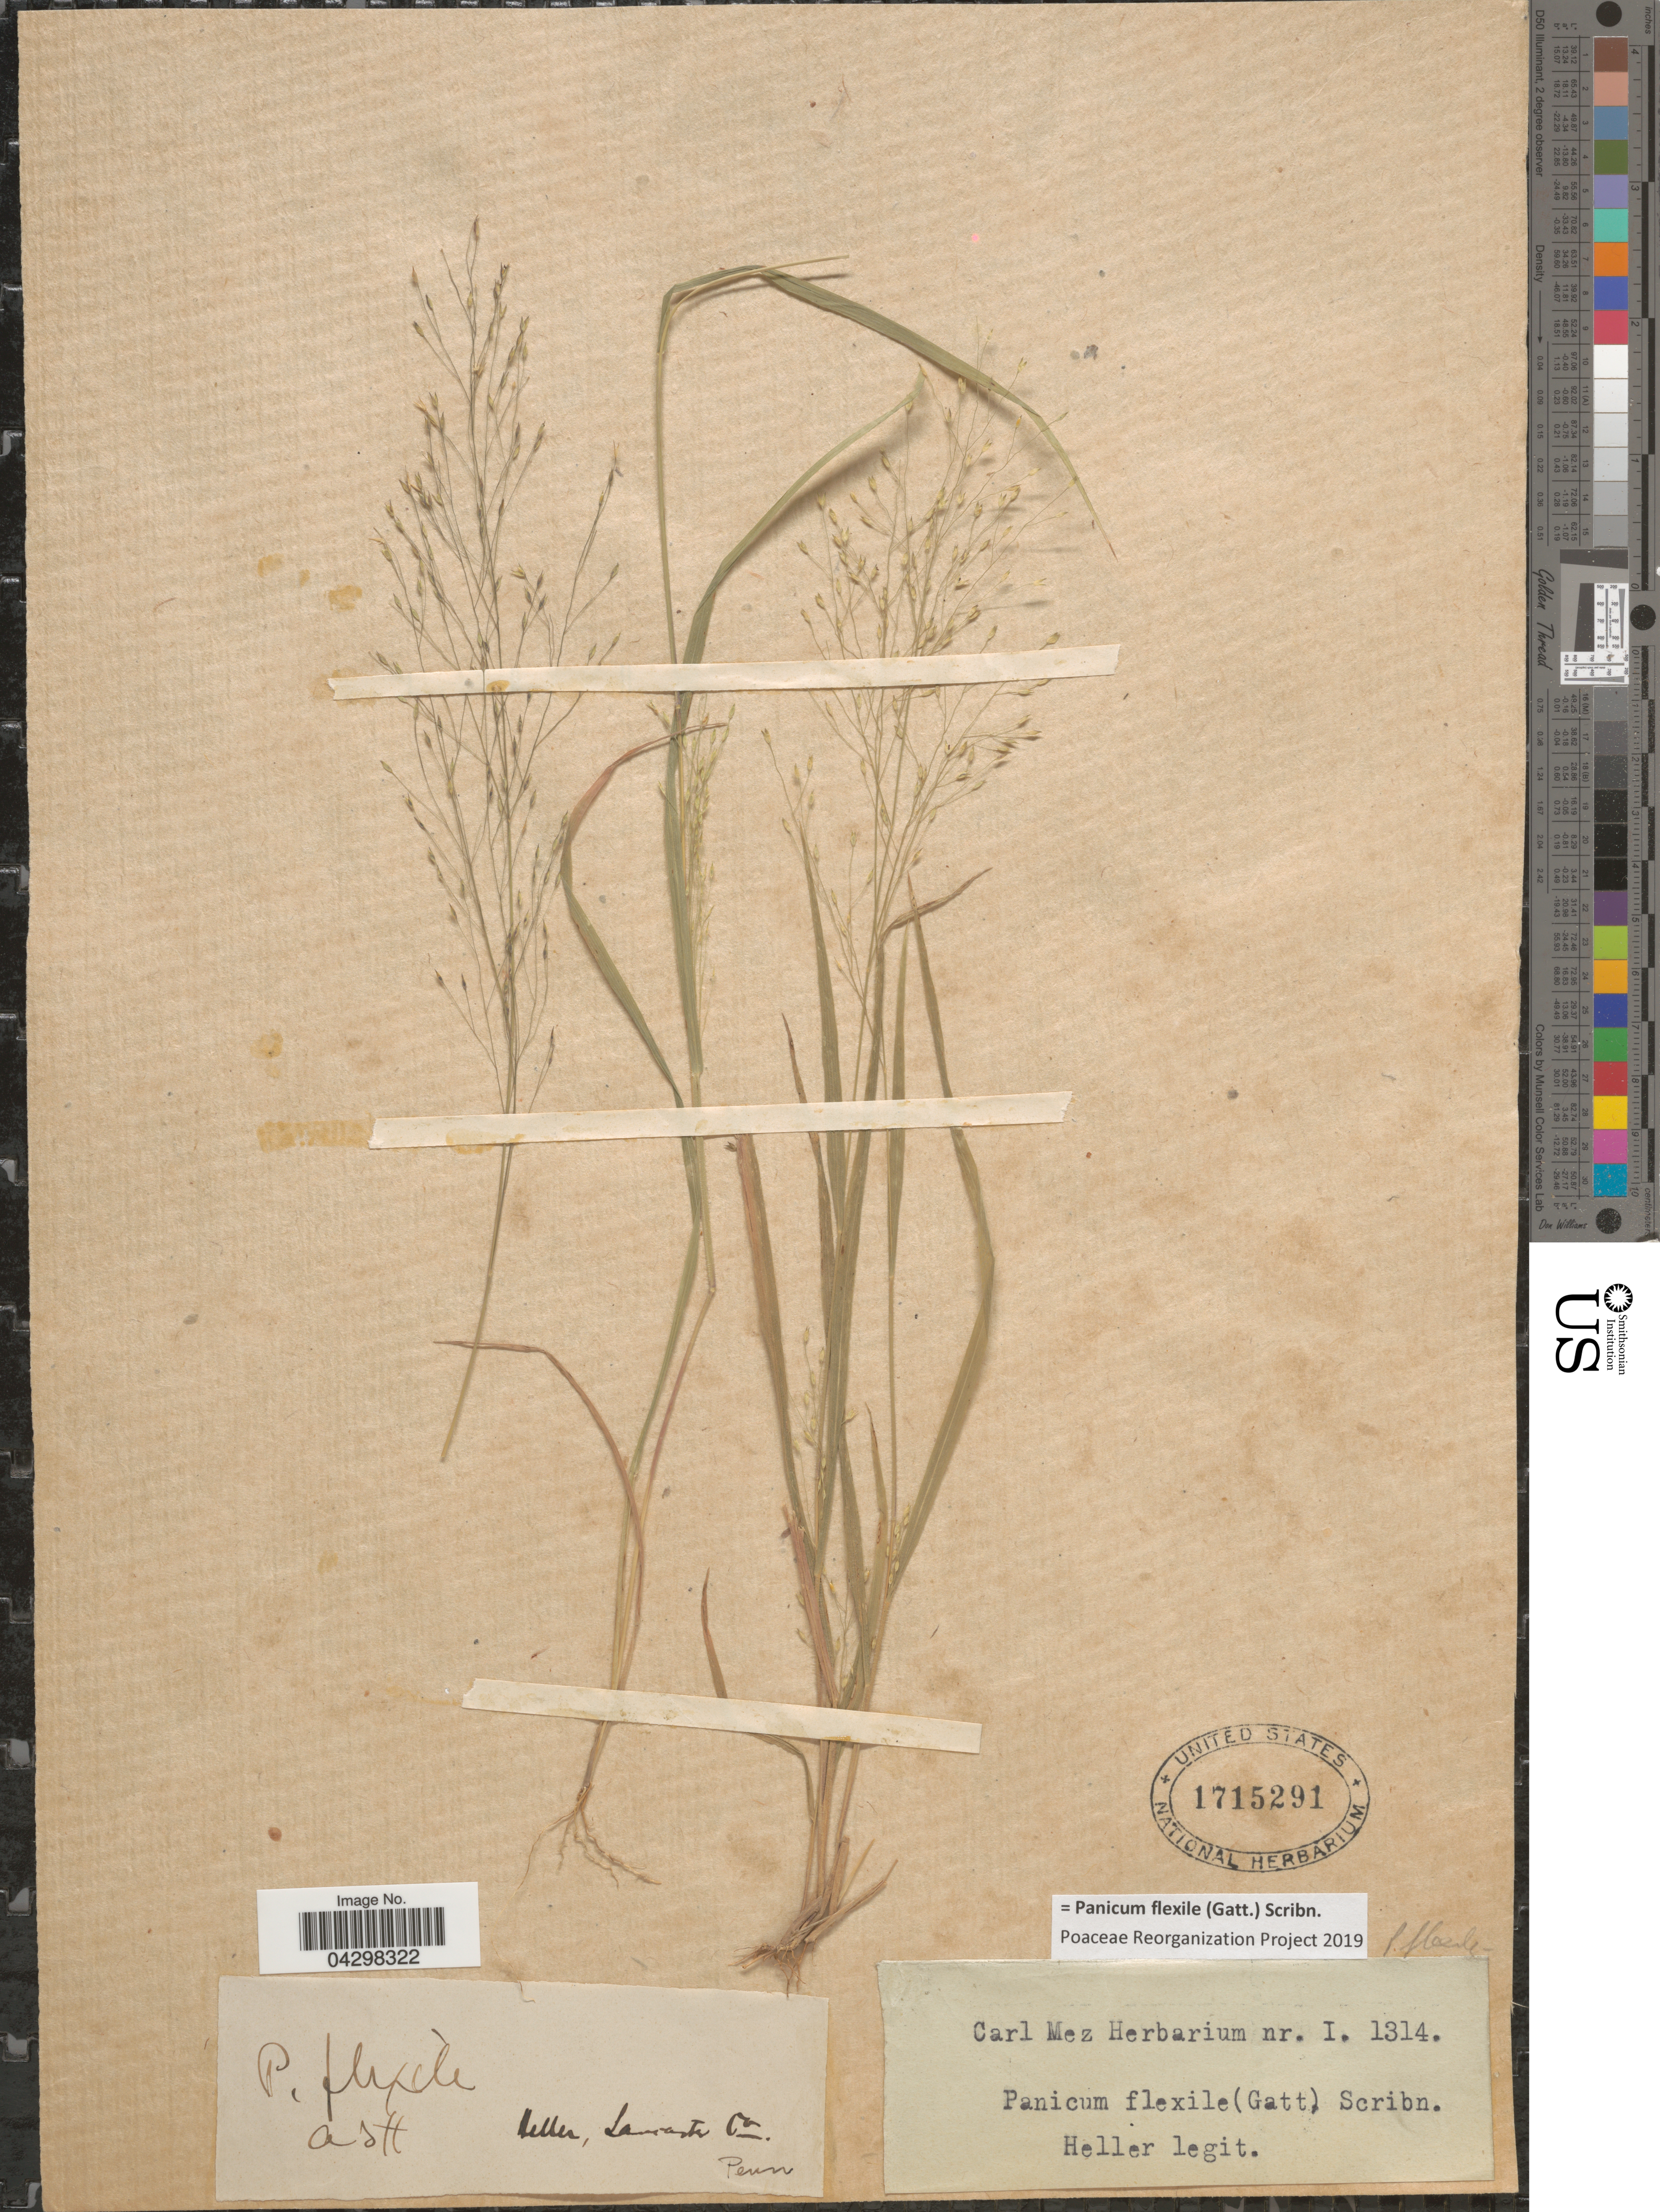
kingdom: Plantae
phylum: Tracheophyta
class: Liliopsida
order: Poales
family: Poaceae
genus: Panicum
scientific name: Panicum flexile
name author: (Gatt.) Scribn.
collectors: -- Heller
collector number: I1314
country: United States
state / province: Pennsylvania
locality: Lancaster Co.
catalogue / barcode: US 1715291